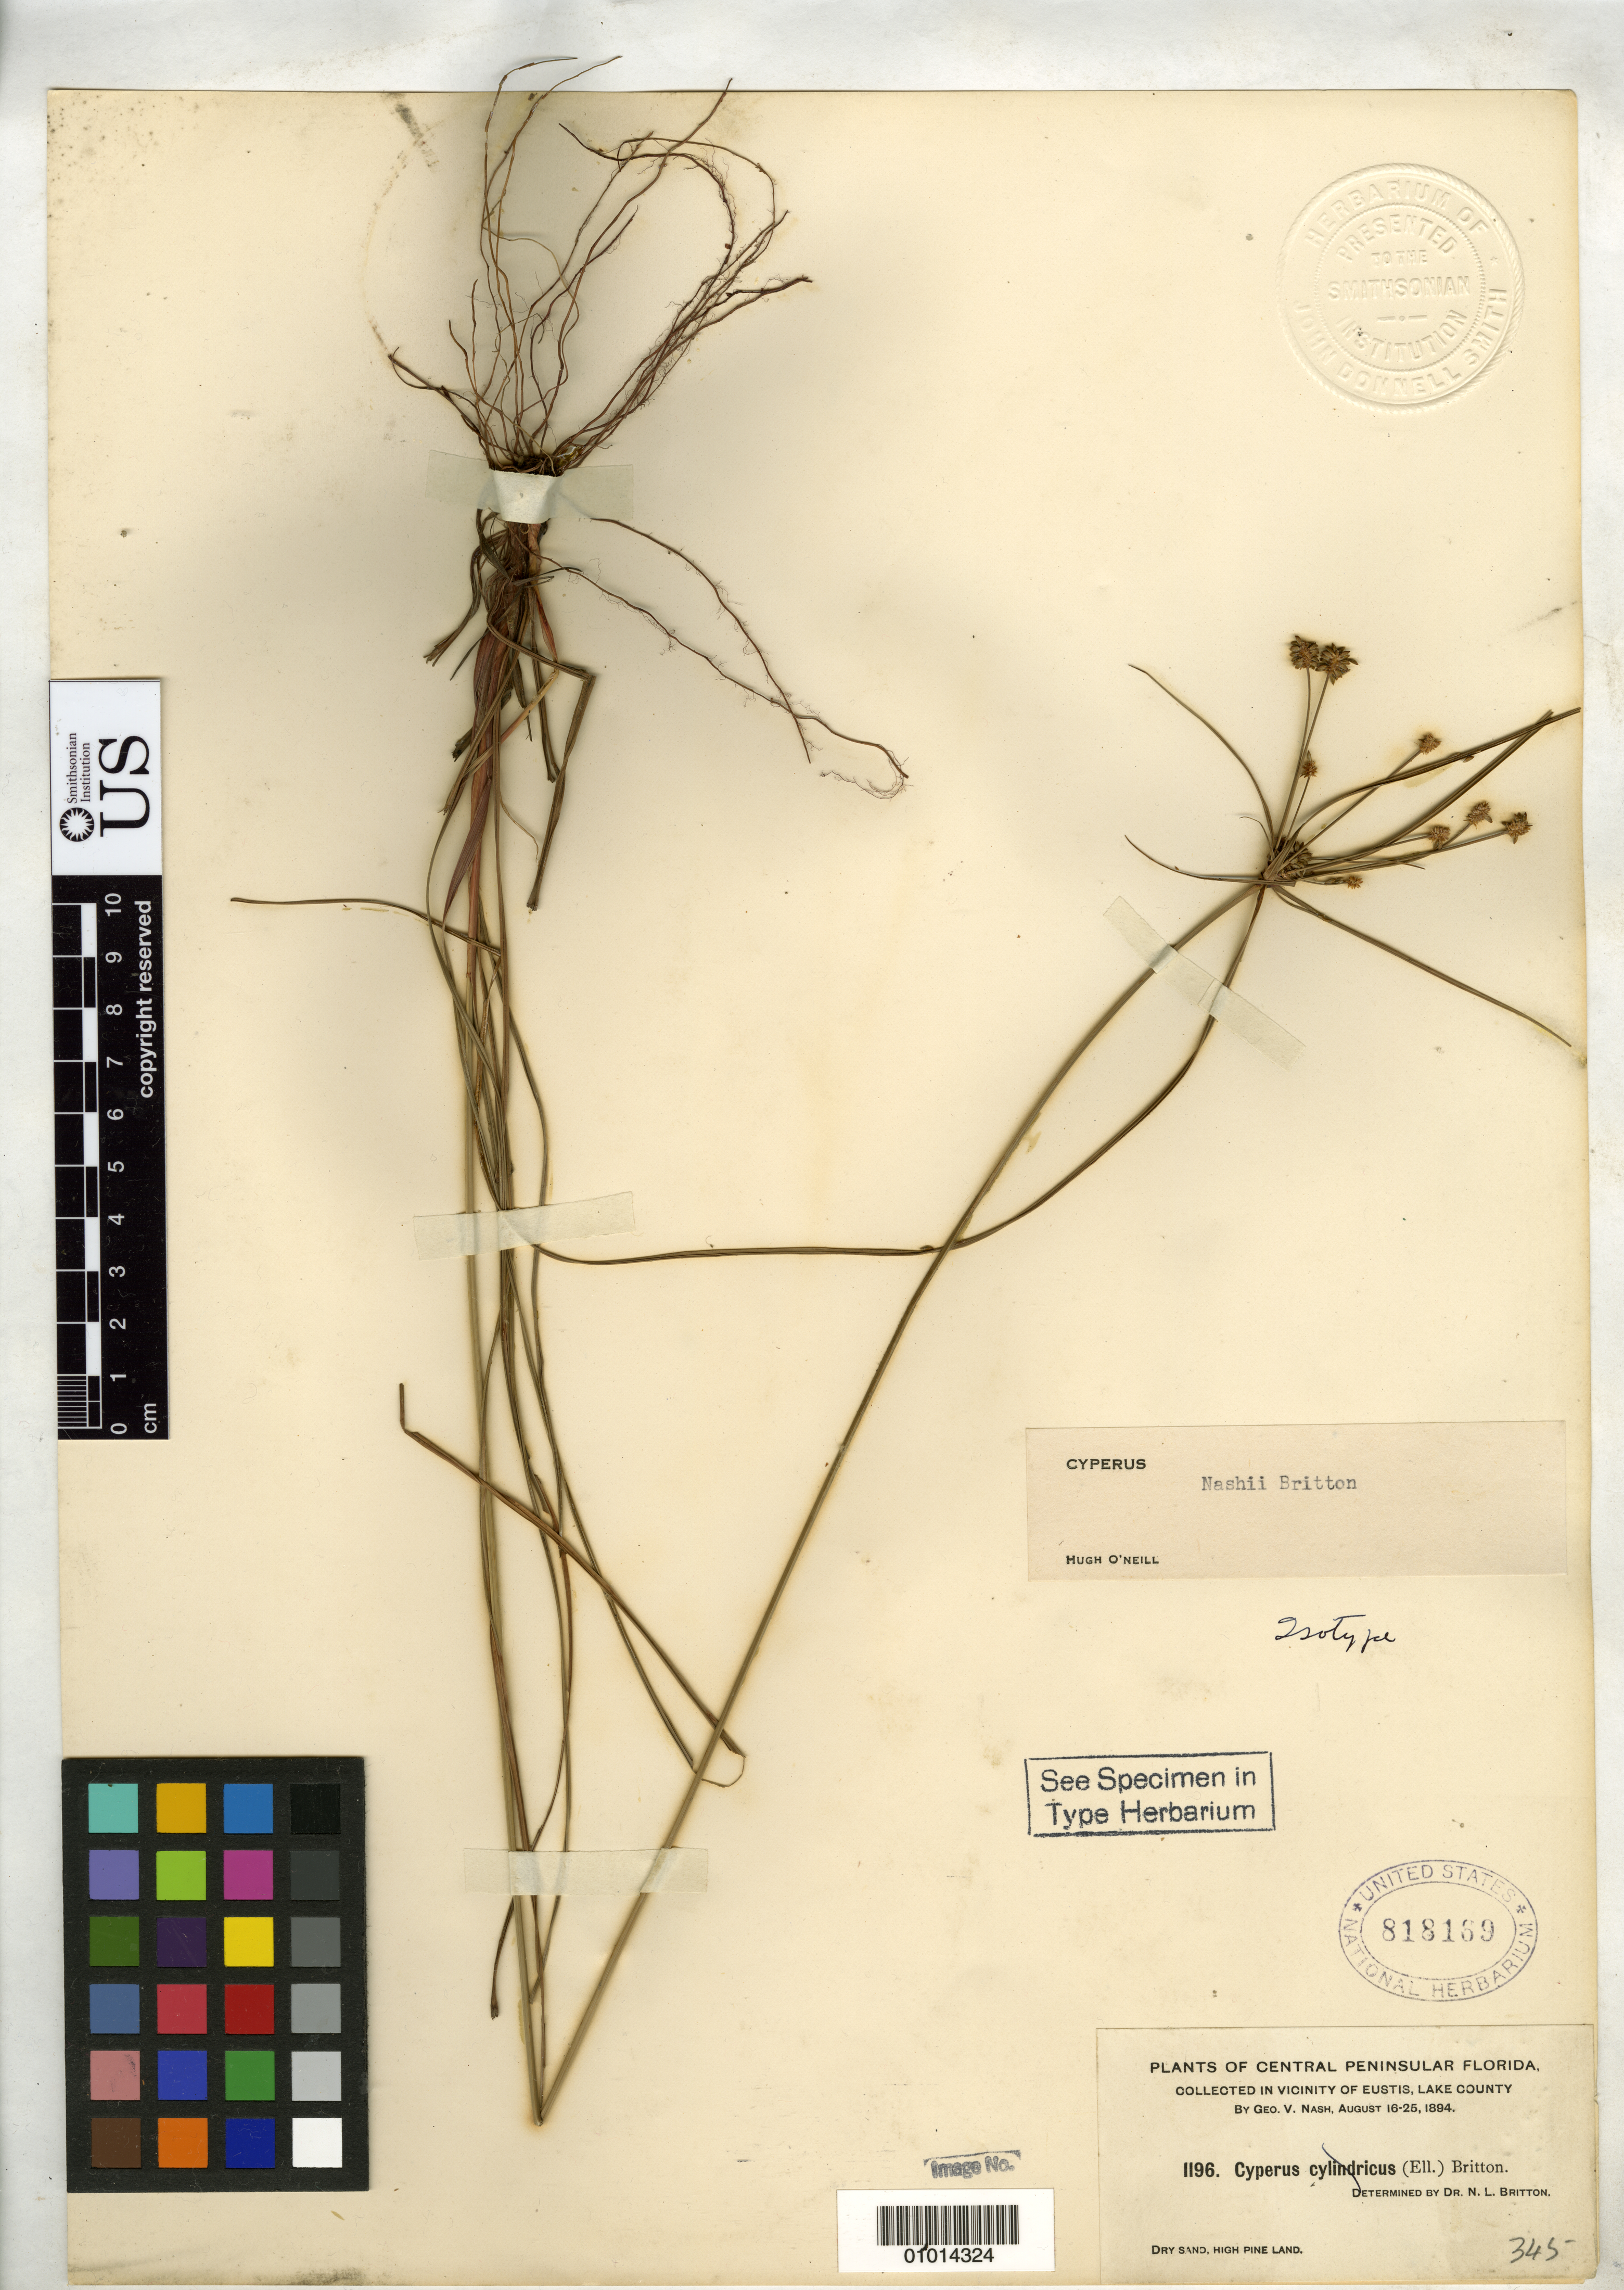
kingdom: Plantae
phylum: Tracheophyta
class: Liliopsida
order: Poales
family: Cyperaceae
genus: Cyperus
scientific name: Cyperus nashii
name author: Britton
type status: Isotype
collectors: G. V. Nash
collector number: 1196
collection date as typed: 16 Aug 1894 to 25 Aug 1894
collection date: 1894-08-16/1894-08-25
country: United States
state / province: Florida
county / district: Lake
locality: Vicinity of Eustis.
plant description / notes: Specimen ex John Donnell Smith herbarium.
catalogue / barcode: US 818169